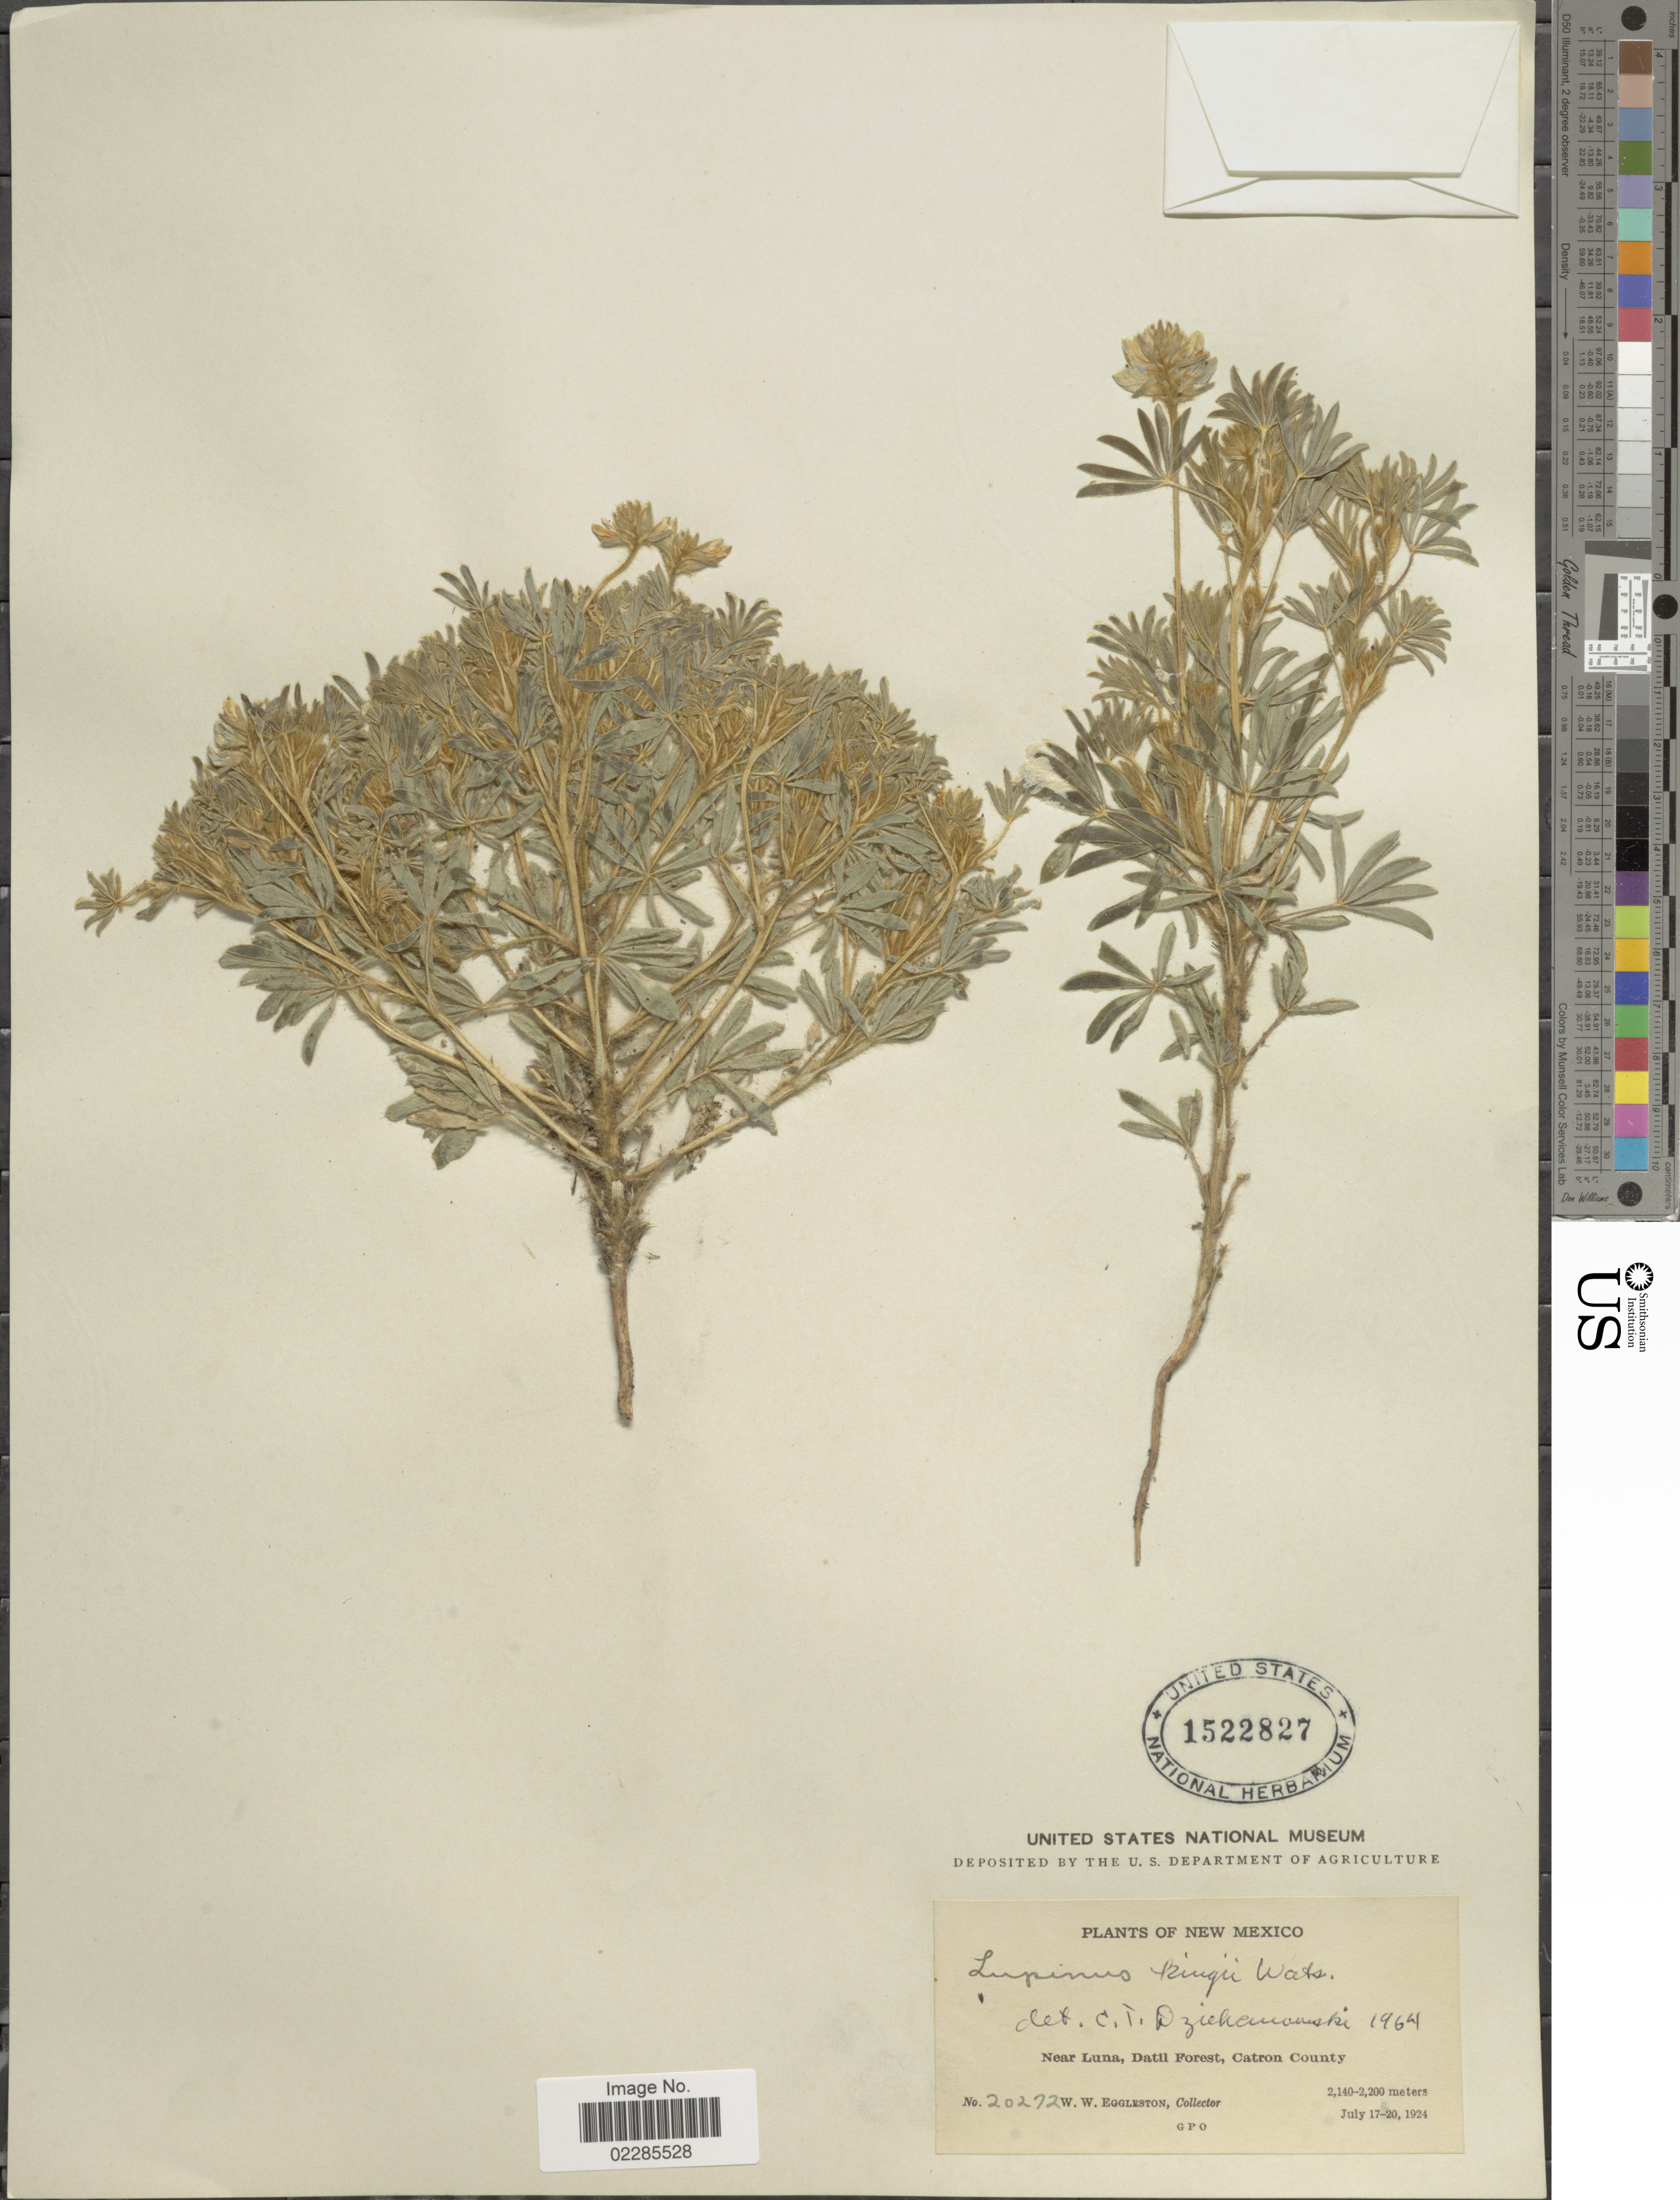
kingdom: Plantae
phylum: Tracheophyta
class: Magnoliopsida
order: Fabales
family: Fabaceae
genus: Lupinus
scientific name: Lupinus kingii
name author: S. Watson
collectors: W. W. Eggleston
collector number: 20272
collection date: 1924-07-17/1924-07-20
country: United States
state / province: New Mexico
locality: Near Luna, Datil Forest, Catron County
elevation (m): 2140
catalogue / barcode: US 1522827